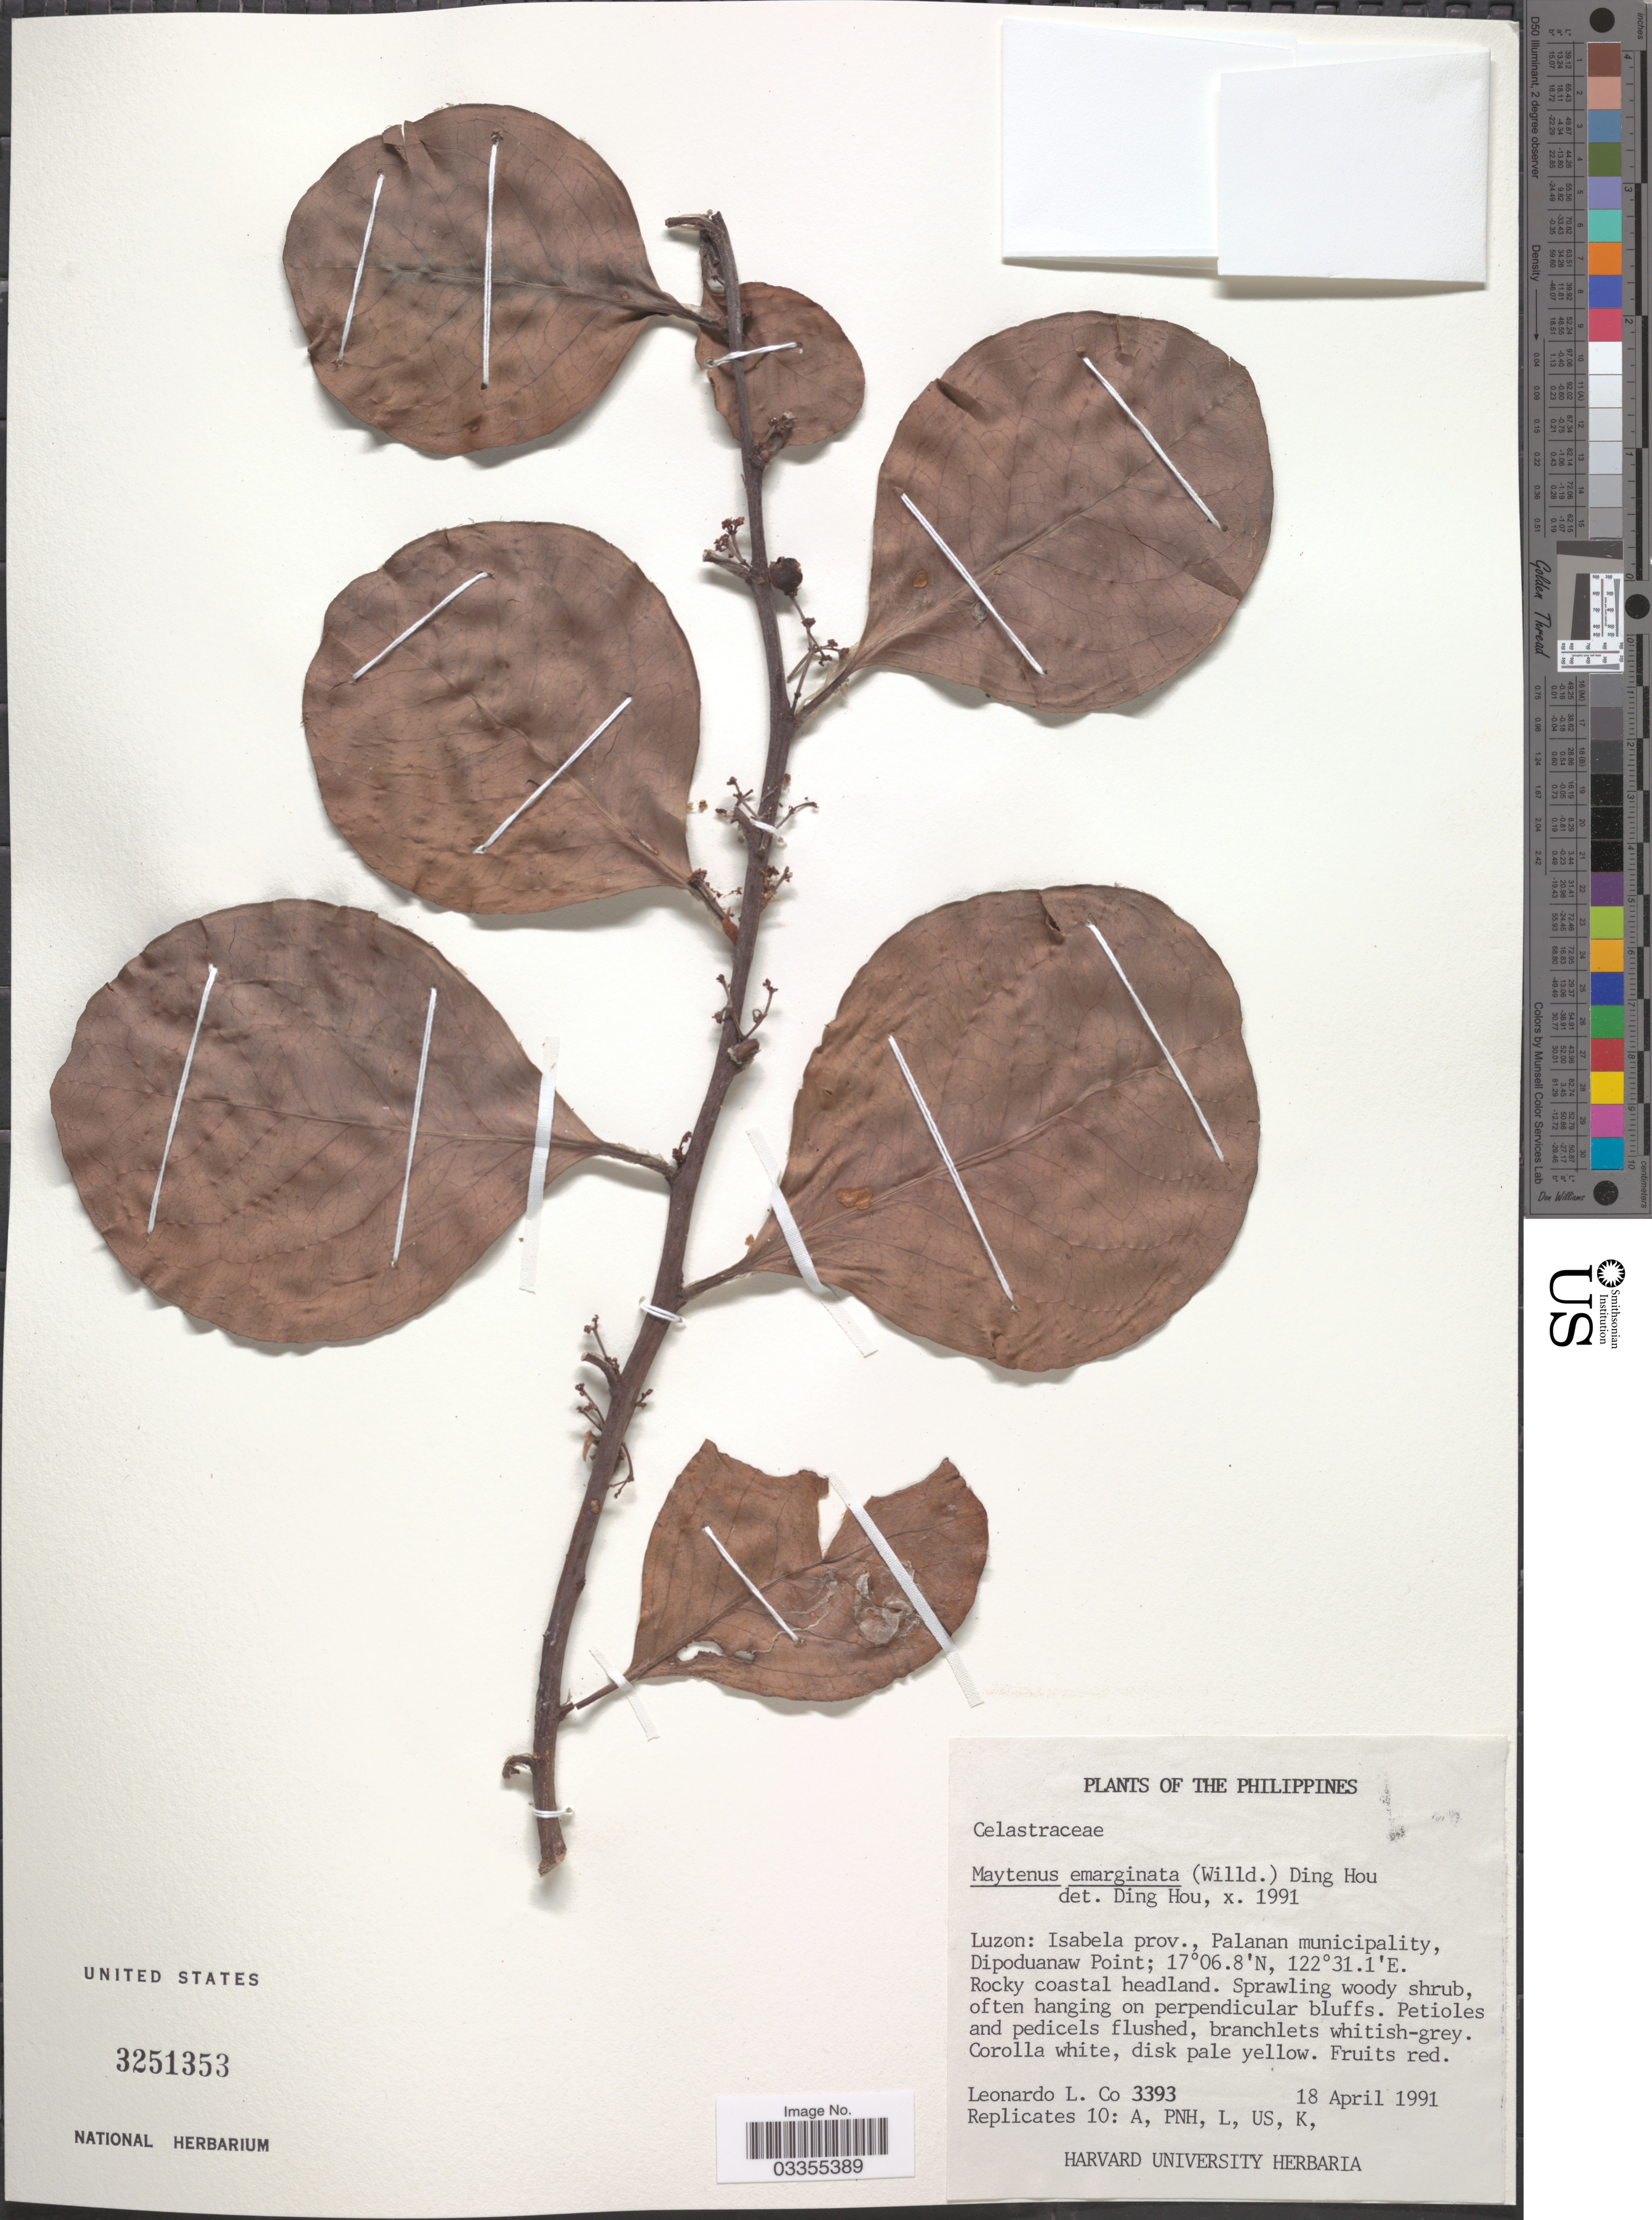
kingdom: Plantae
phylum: Tracheophyta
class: Magnoliopsida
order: Celastrales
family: Celastraceae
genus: Gymnosporia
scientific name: Gymnosporia trilocularis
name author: Hayata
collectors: L. Co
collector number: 3393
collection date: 1991-04-18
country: Philippines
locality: Luzon: Isabela prov., Palanan municipality, Dipoduanaw Point.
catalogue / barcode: US 3251353